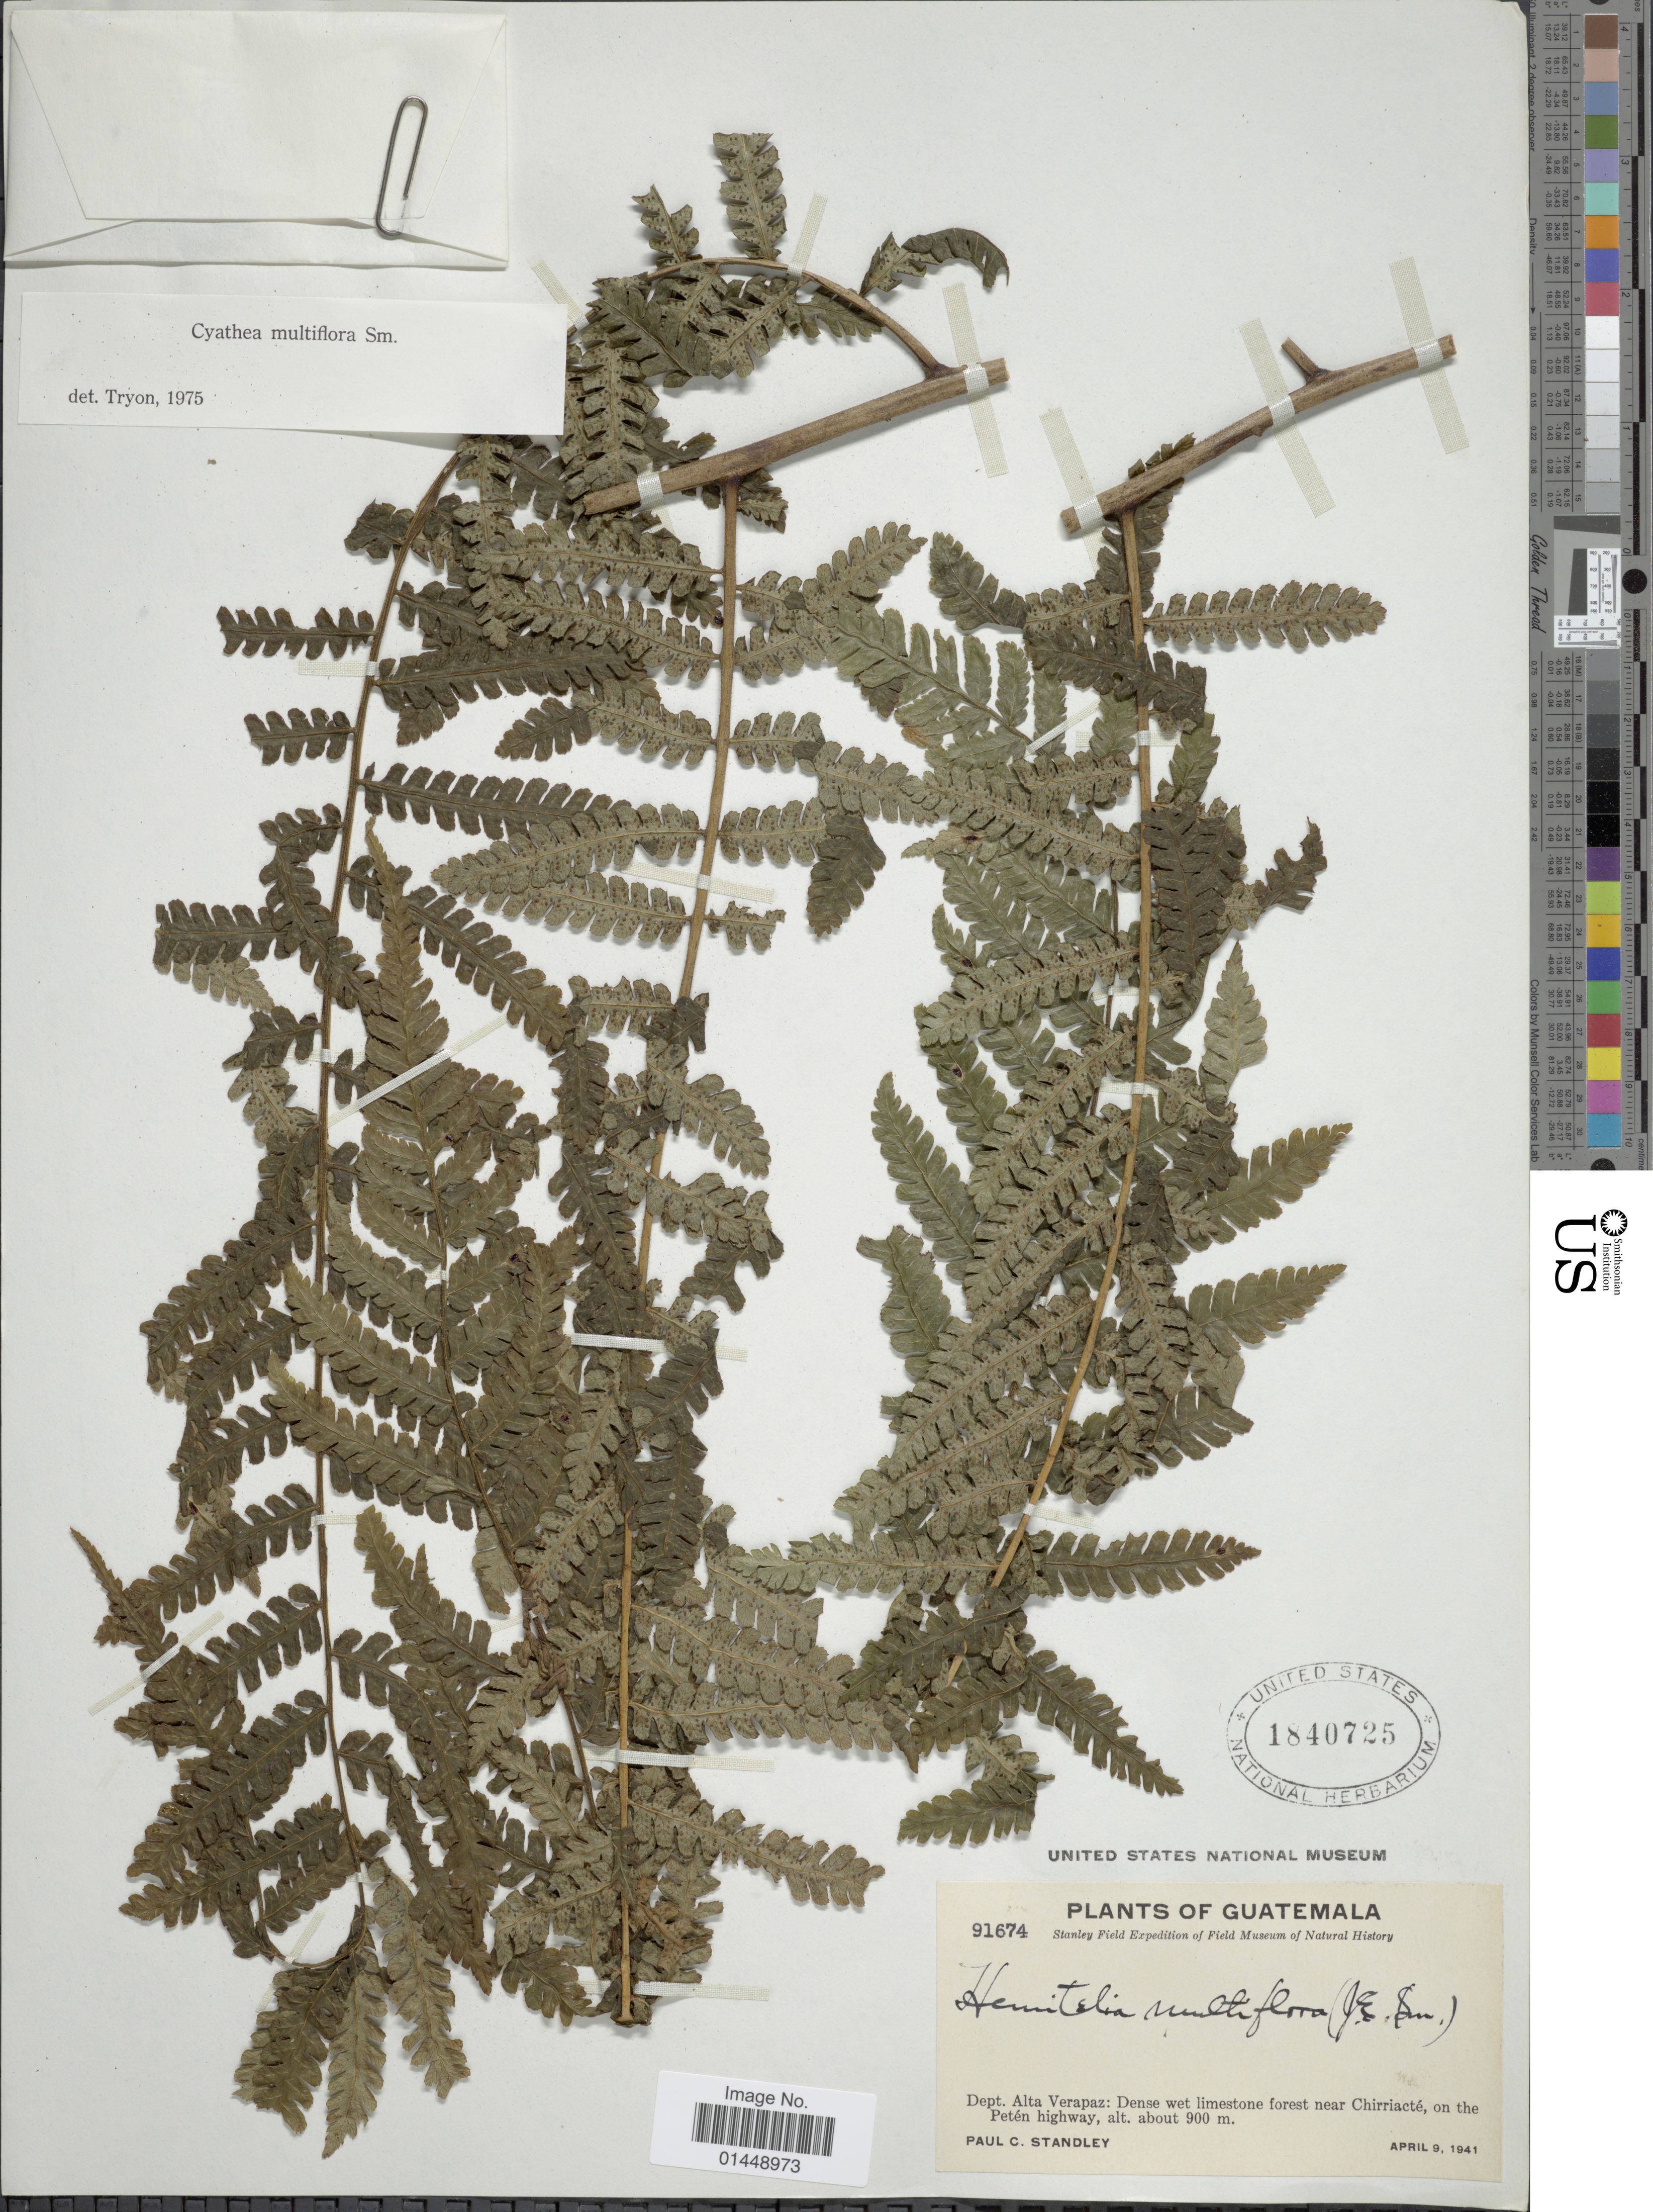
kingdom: Plantae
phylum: Tracheophyta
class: Polypodiopsida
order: Cyatheales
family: Cyatheaceae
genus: Cyathea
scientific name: Cyathea multiflora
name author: Sm.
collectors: P. C. Standley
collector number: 91674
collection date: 1941-04-09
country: Guatemala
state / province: Alta Verapaz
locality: Dept. Alta Verapaz: Dense wet limestone forest near Chirriacté, on the Petén highway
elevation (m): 900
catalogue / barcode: US 1840725